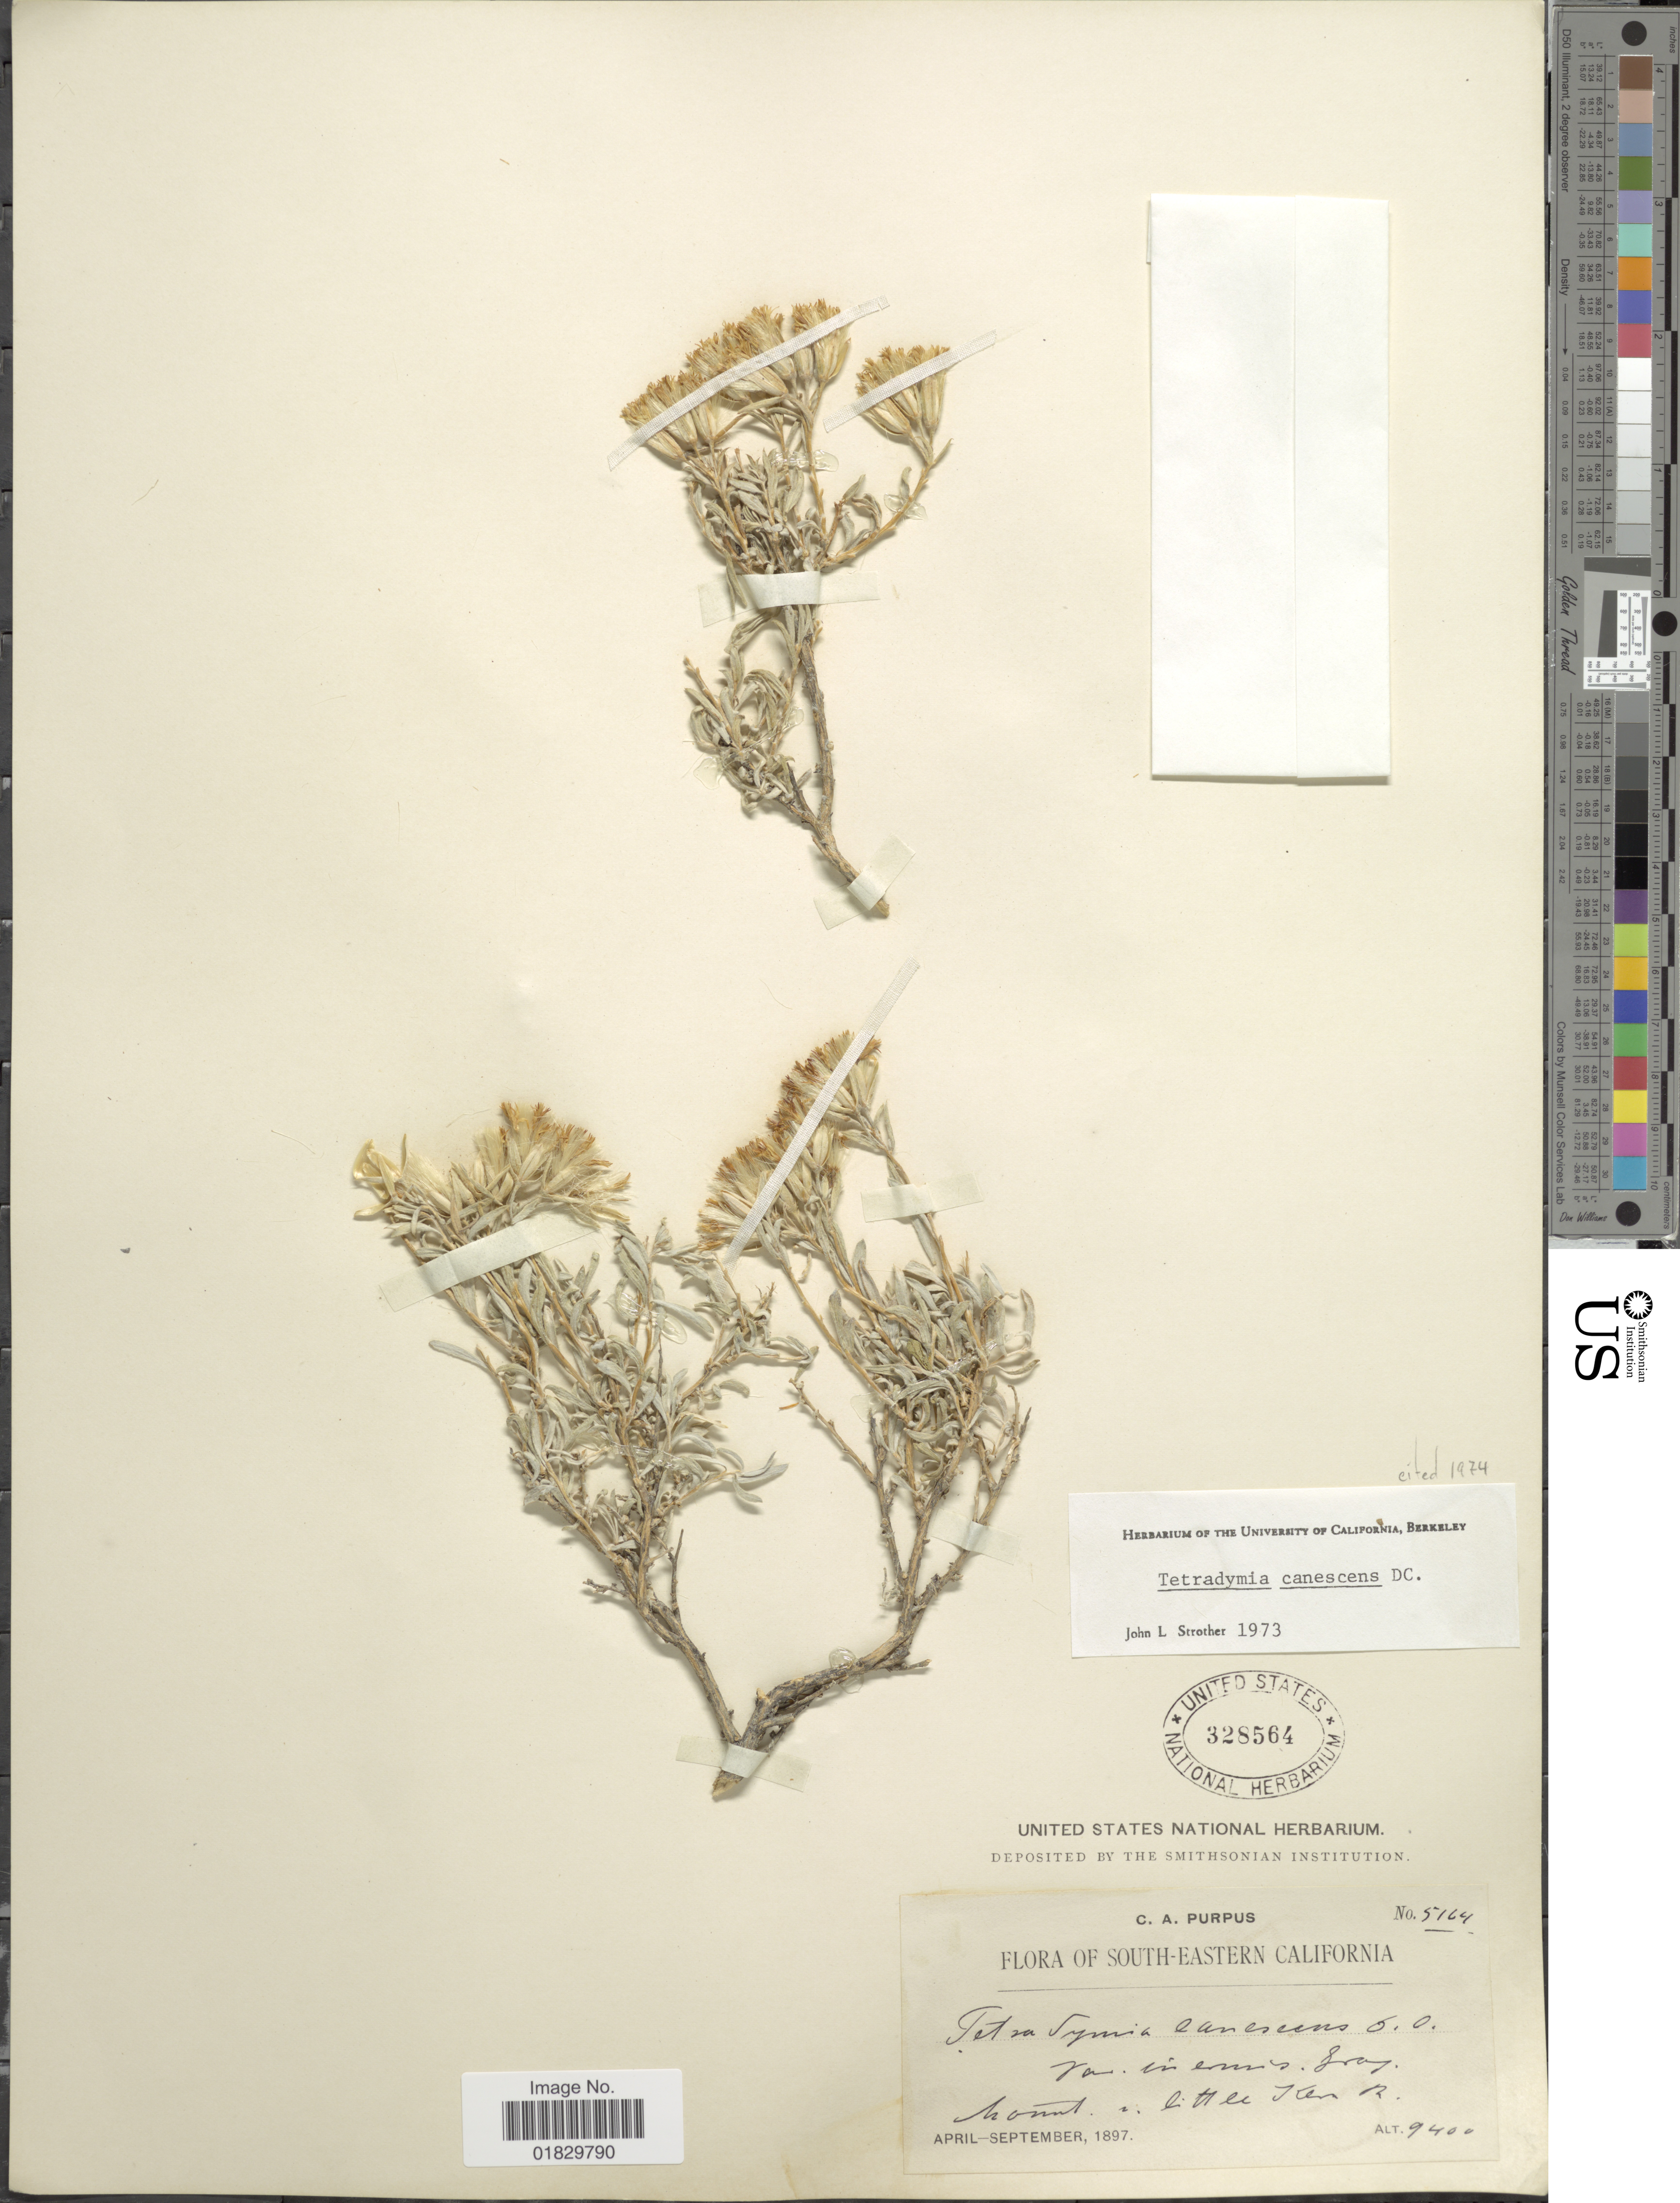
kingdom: Plantae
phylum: Tracheophyta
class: Magnoliopsida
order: Asterales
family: Asteraceae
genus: Tetradymia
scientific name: Tetradymia canescens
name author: DC.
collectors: C. A. Purpus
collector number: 5164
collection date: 1897-04/1897-09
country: United States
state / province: California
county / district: Kern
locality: South-Eastern California. Monut. near Little Kern R.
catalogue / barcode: US 328564